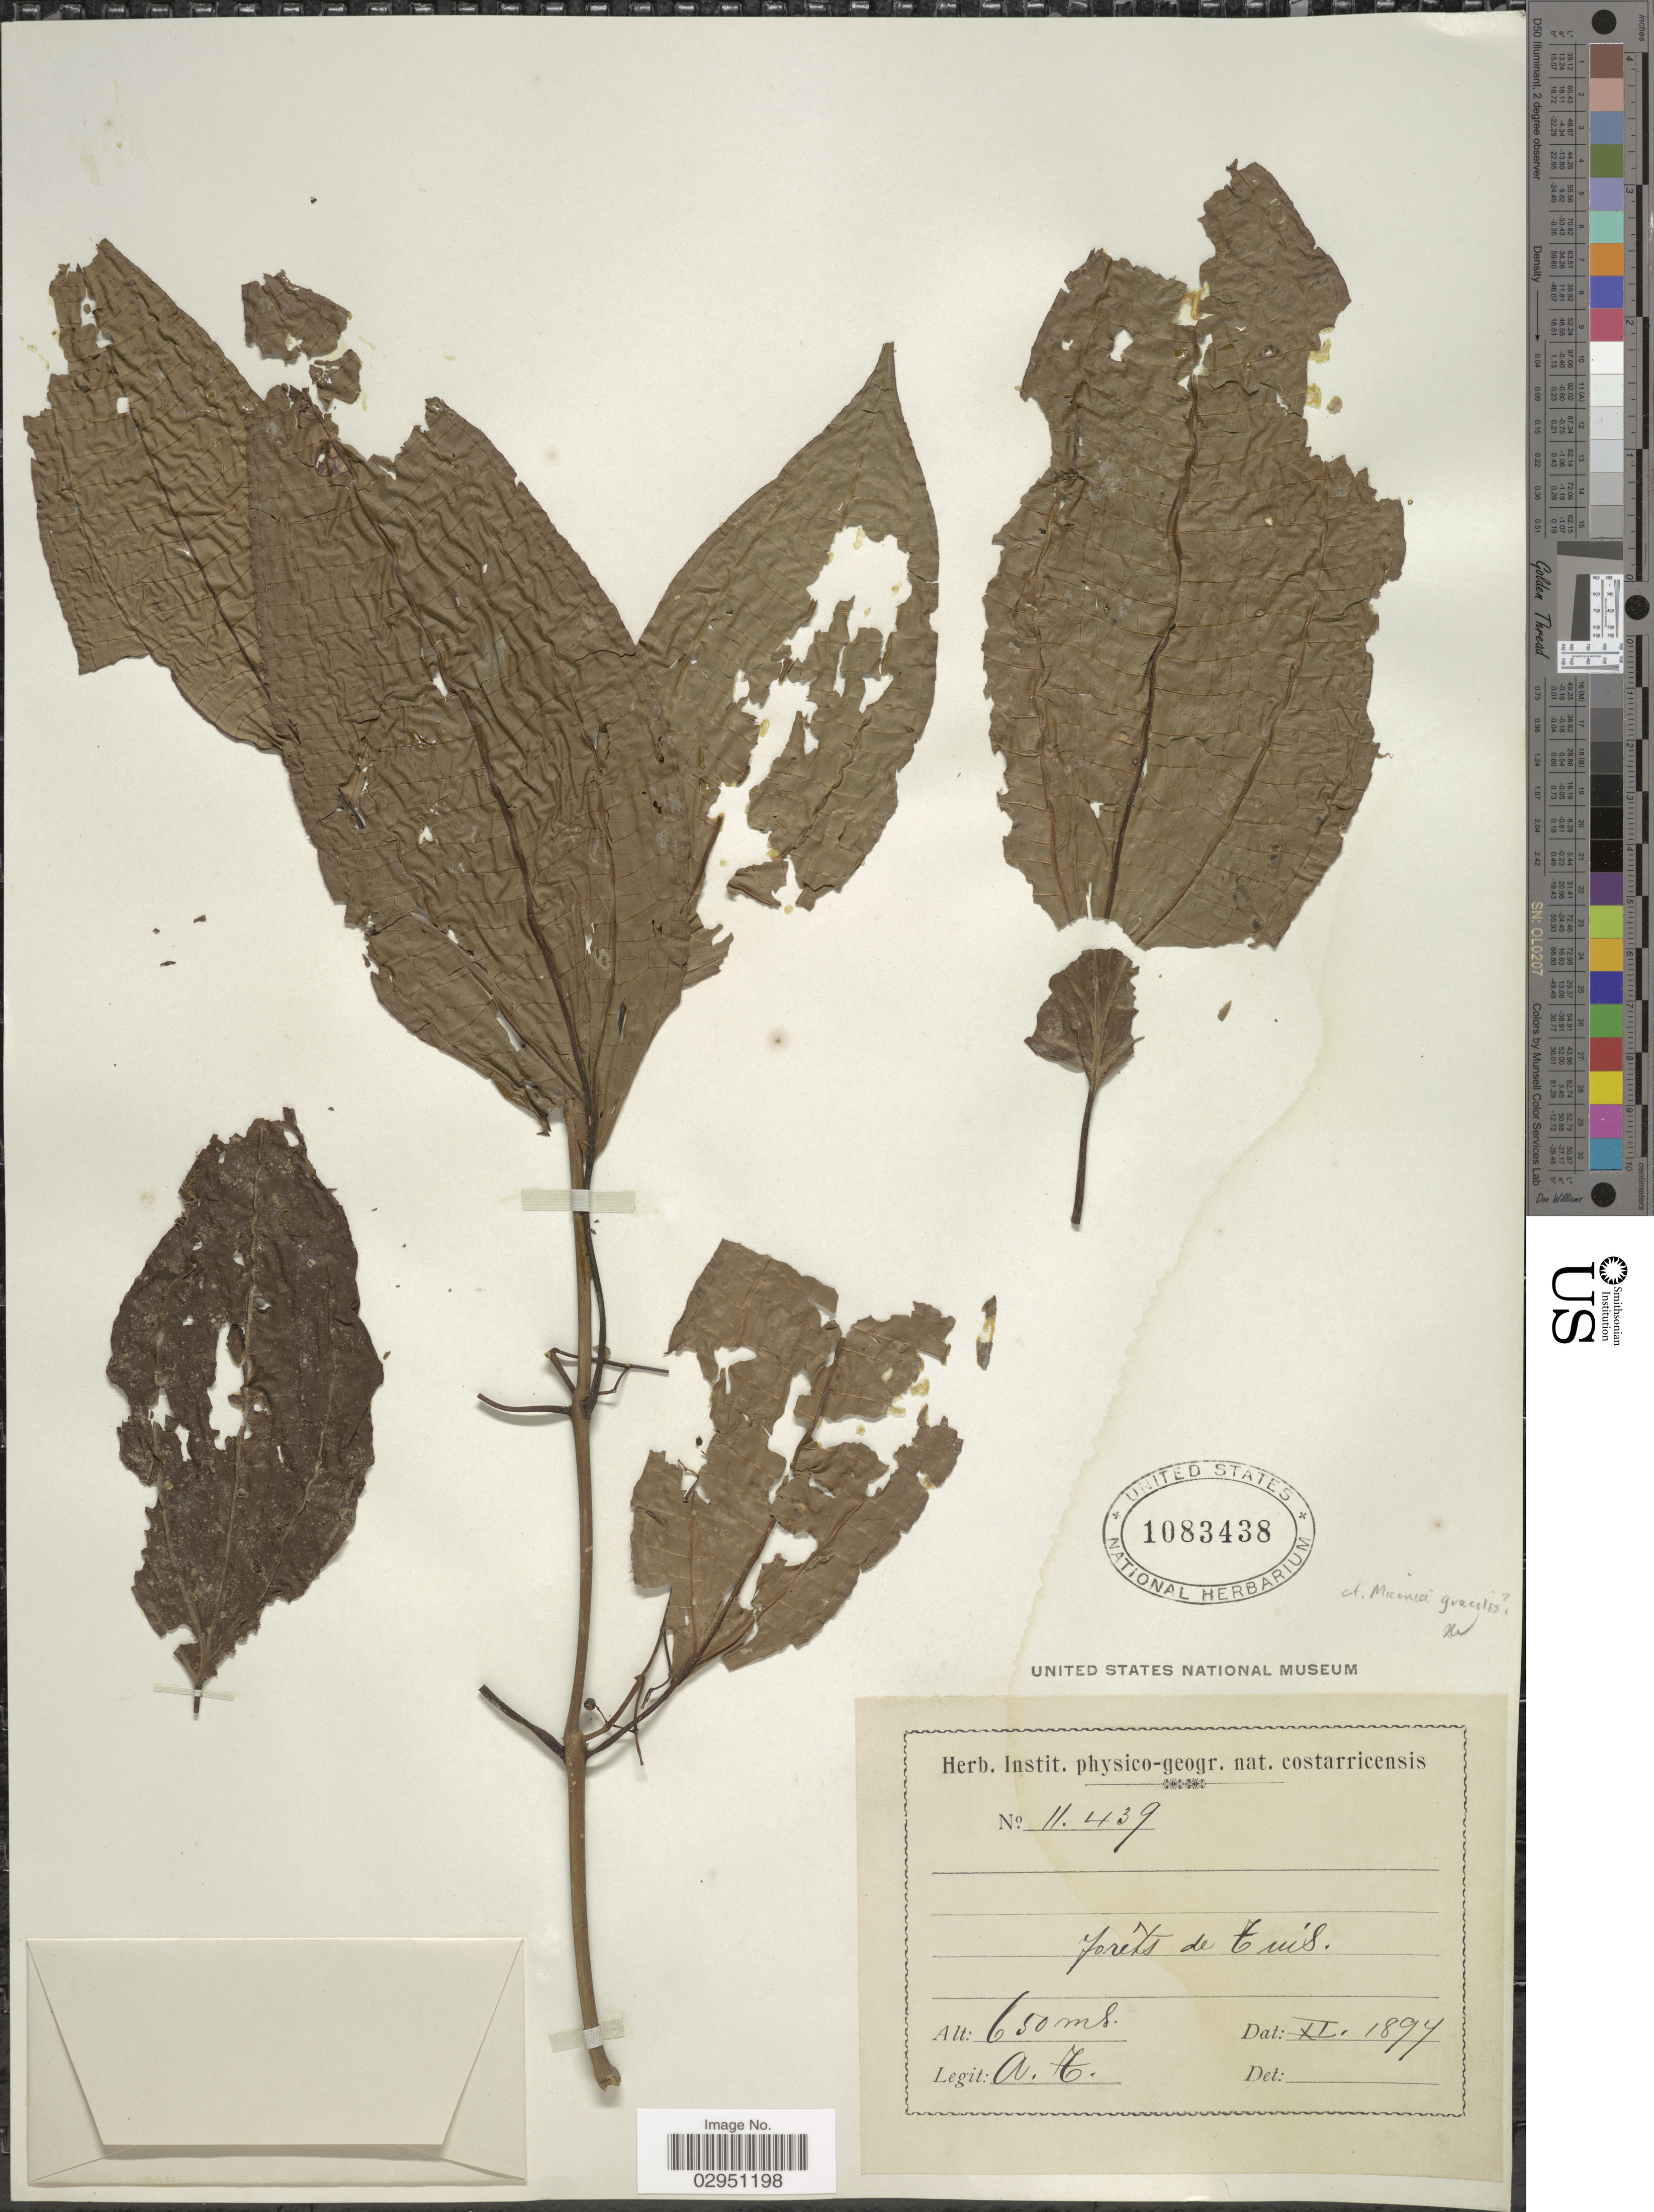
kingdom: Plantae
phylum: Tracheophyta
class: Magnoliopsida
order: Myrtales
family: Melastomataceae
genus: Ossaea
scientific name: Ossaea micrantha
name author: (Sw.) Macfad. ex Cogn.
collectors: A. T.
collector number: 11439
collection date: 1894-11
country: Costa Rica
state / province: Cartago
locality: Forets de Tuis.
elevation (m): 650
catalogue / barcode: US 1083438